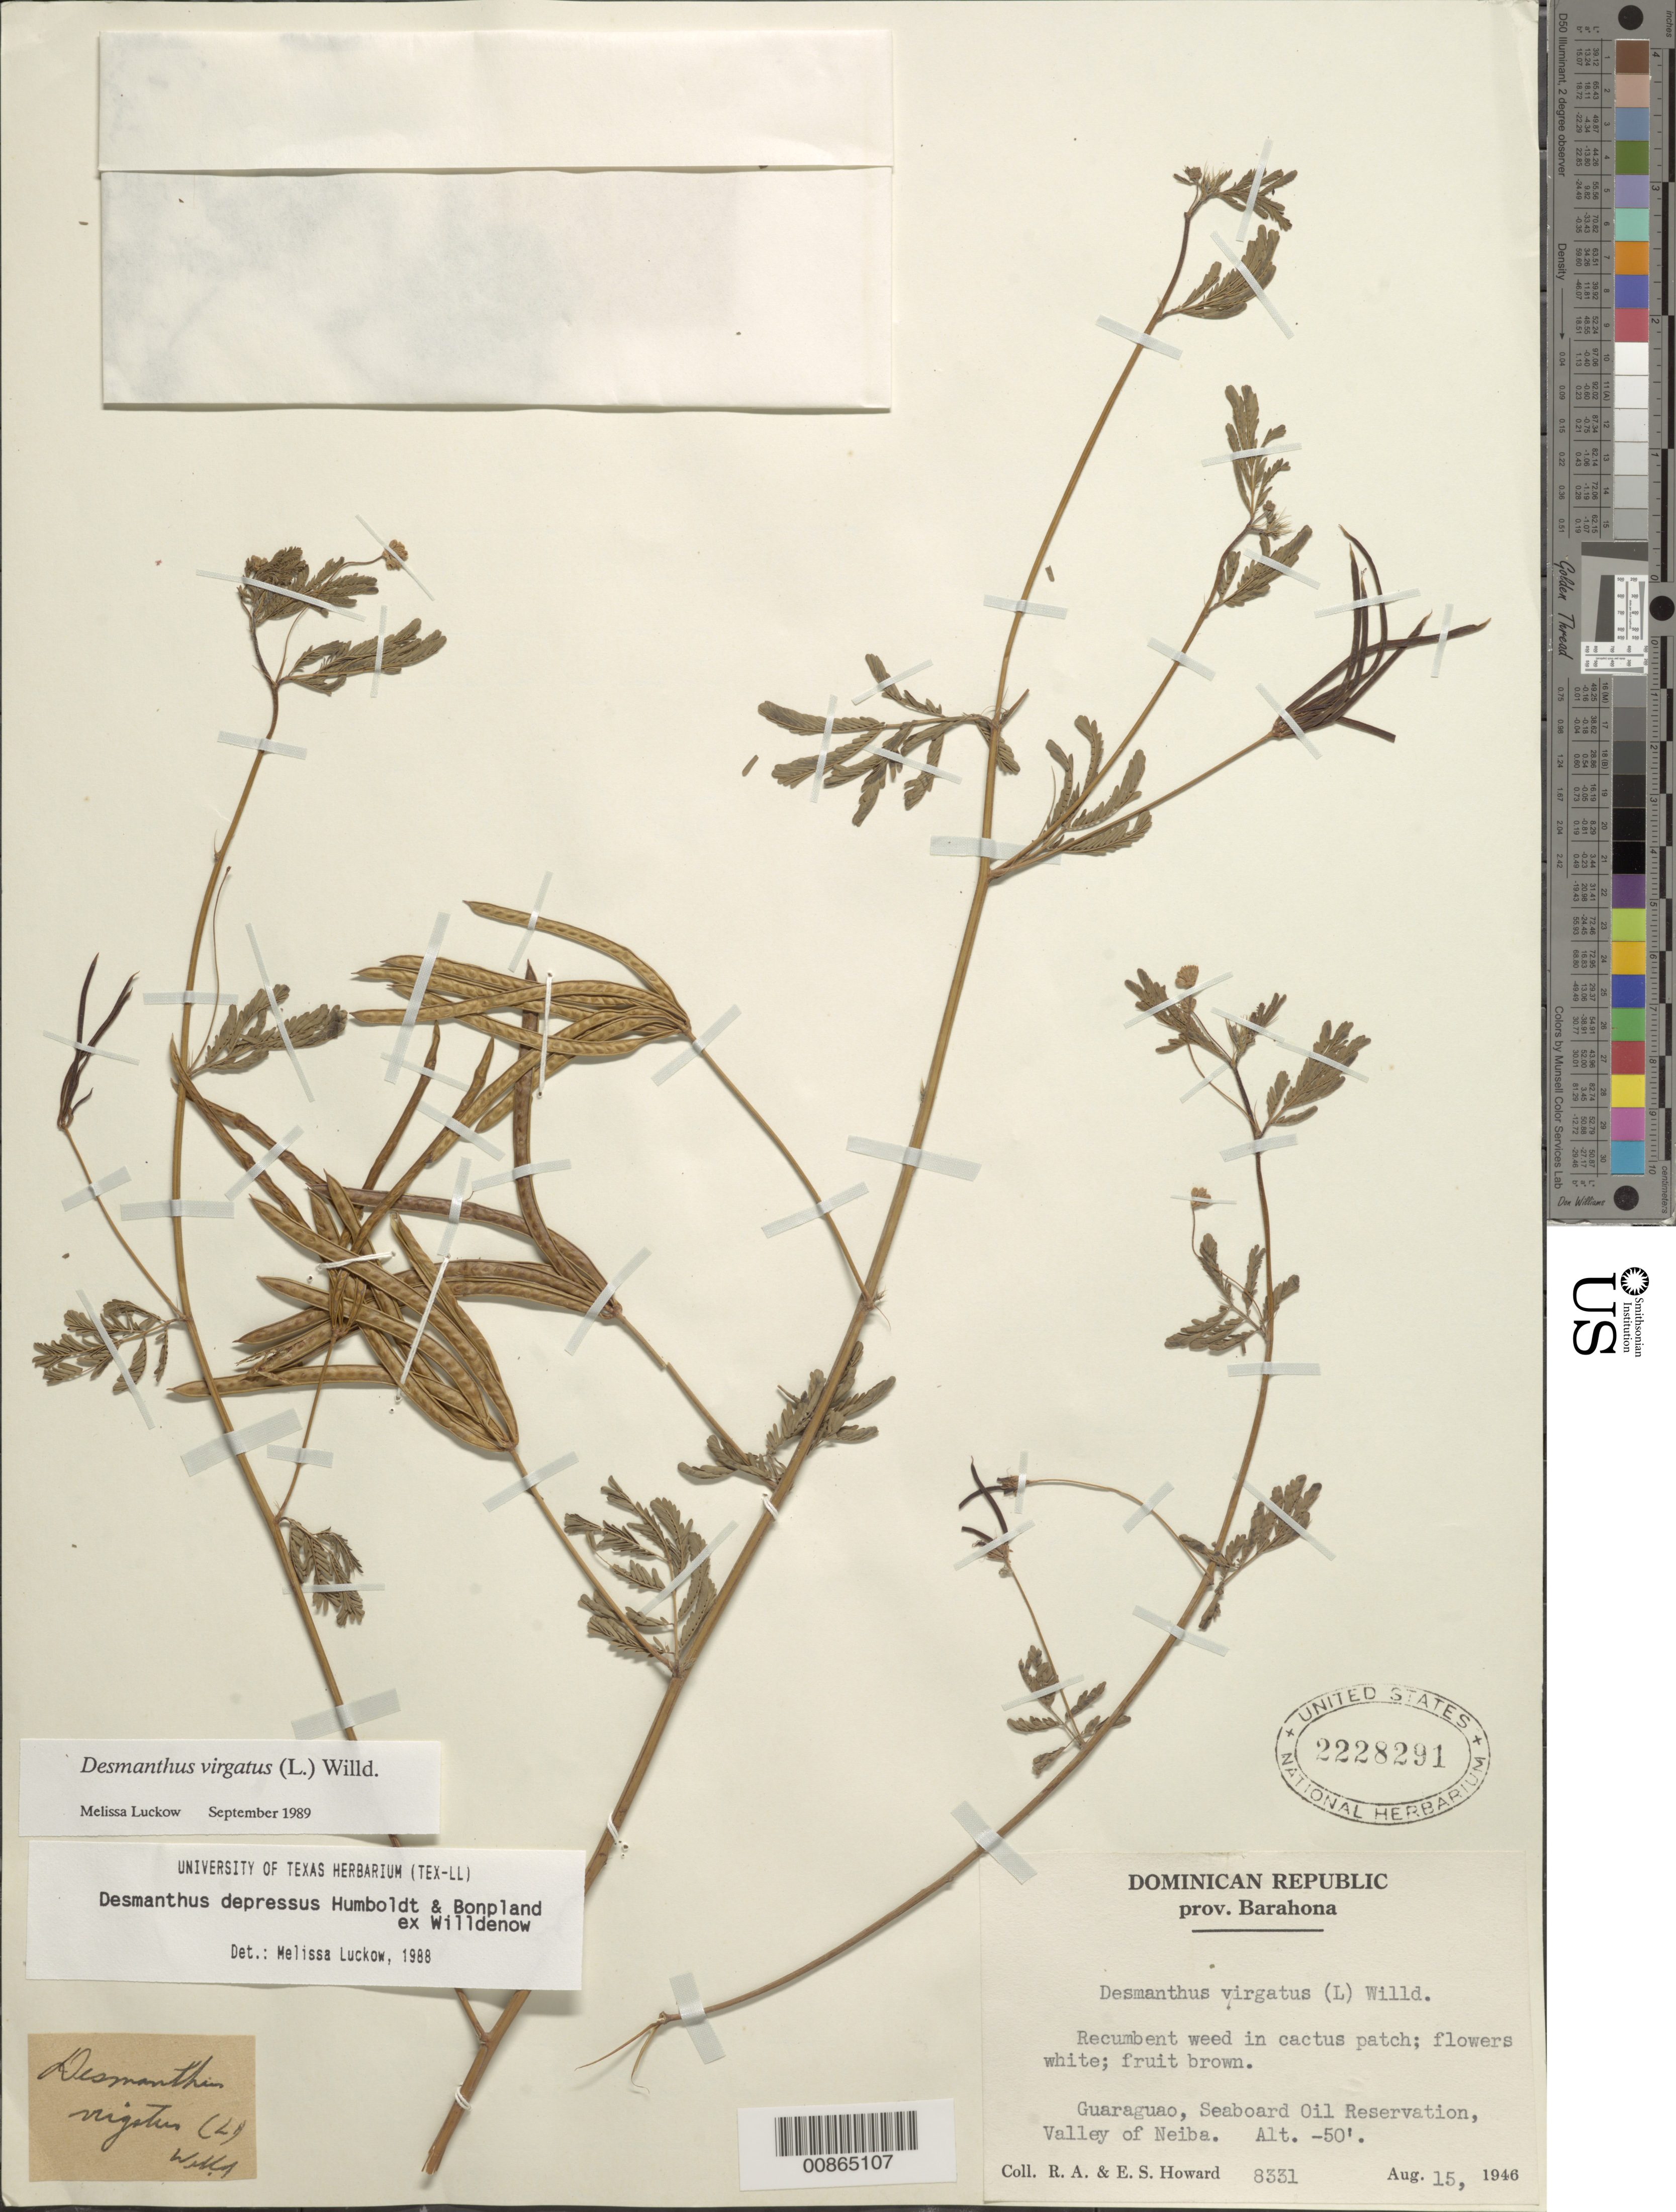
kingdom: Plantae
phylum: Tracheophyta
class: Magnoliopsida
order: Fabales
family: Fabaceae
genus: Desmanthus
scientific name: Desmanthus virgatus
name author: (L.) Willd.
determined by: Luckow, M. A.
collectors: R. A. Howard & E. S. Howard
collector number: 8331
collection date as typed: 15 Aug 1946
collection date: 1946-08-15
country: Dominican Republic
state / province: Barahona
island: Hispaniola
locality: Guaraguao, Seabord Oil Reservation, Valley of Neiba.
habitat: In cactus patch.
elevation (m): -15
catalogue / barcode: US 2228291